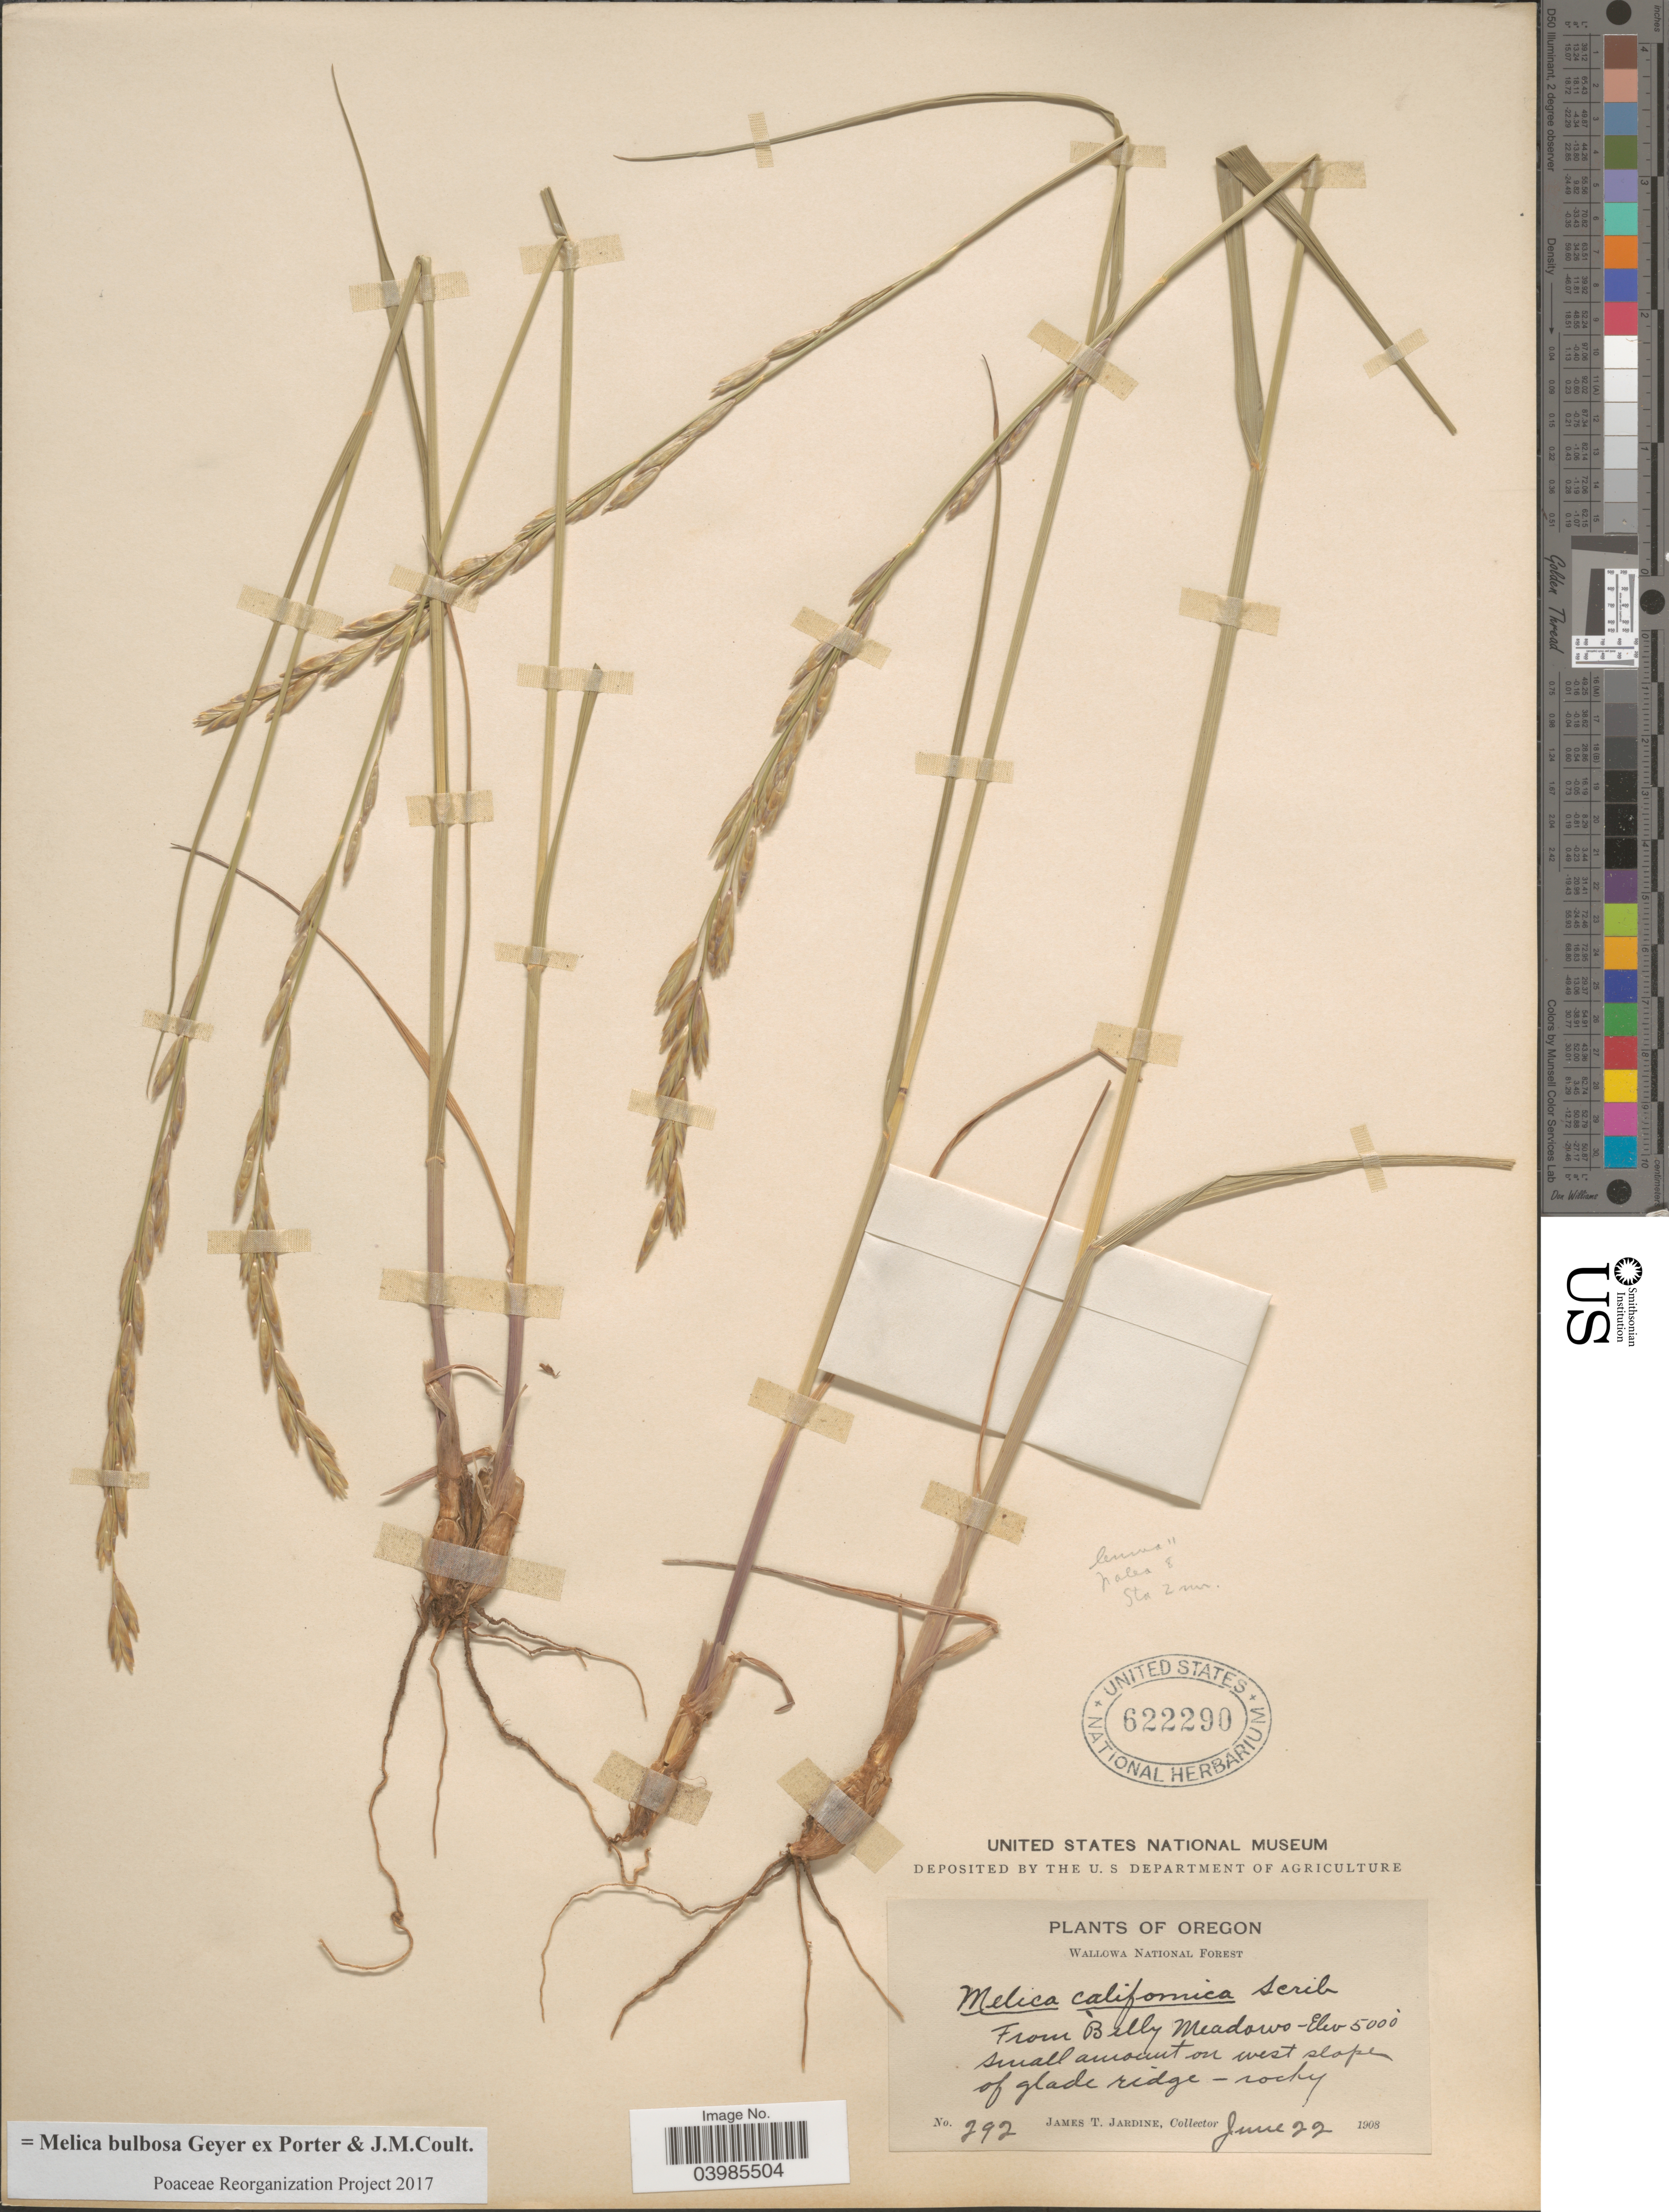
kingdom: Plantae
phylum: Tracheophyta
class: Liliopsida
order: Poales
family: Poaceae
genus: Melica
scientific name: Melica bulbosa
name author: Geyer ex Porter & J.M. Coult.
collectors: J. T. Jardine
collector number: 292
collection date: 1908-06-22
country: United States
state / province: Oregon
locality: Wallowa National Forest. From Belly Meadows.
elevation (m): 1524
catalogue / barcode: US 622290